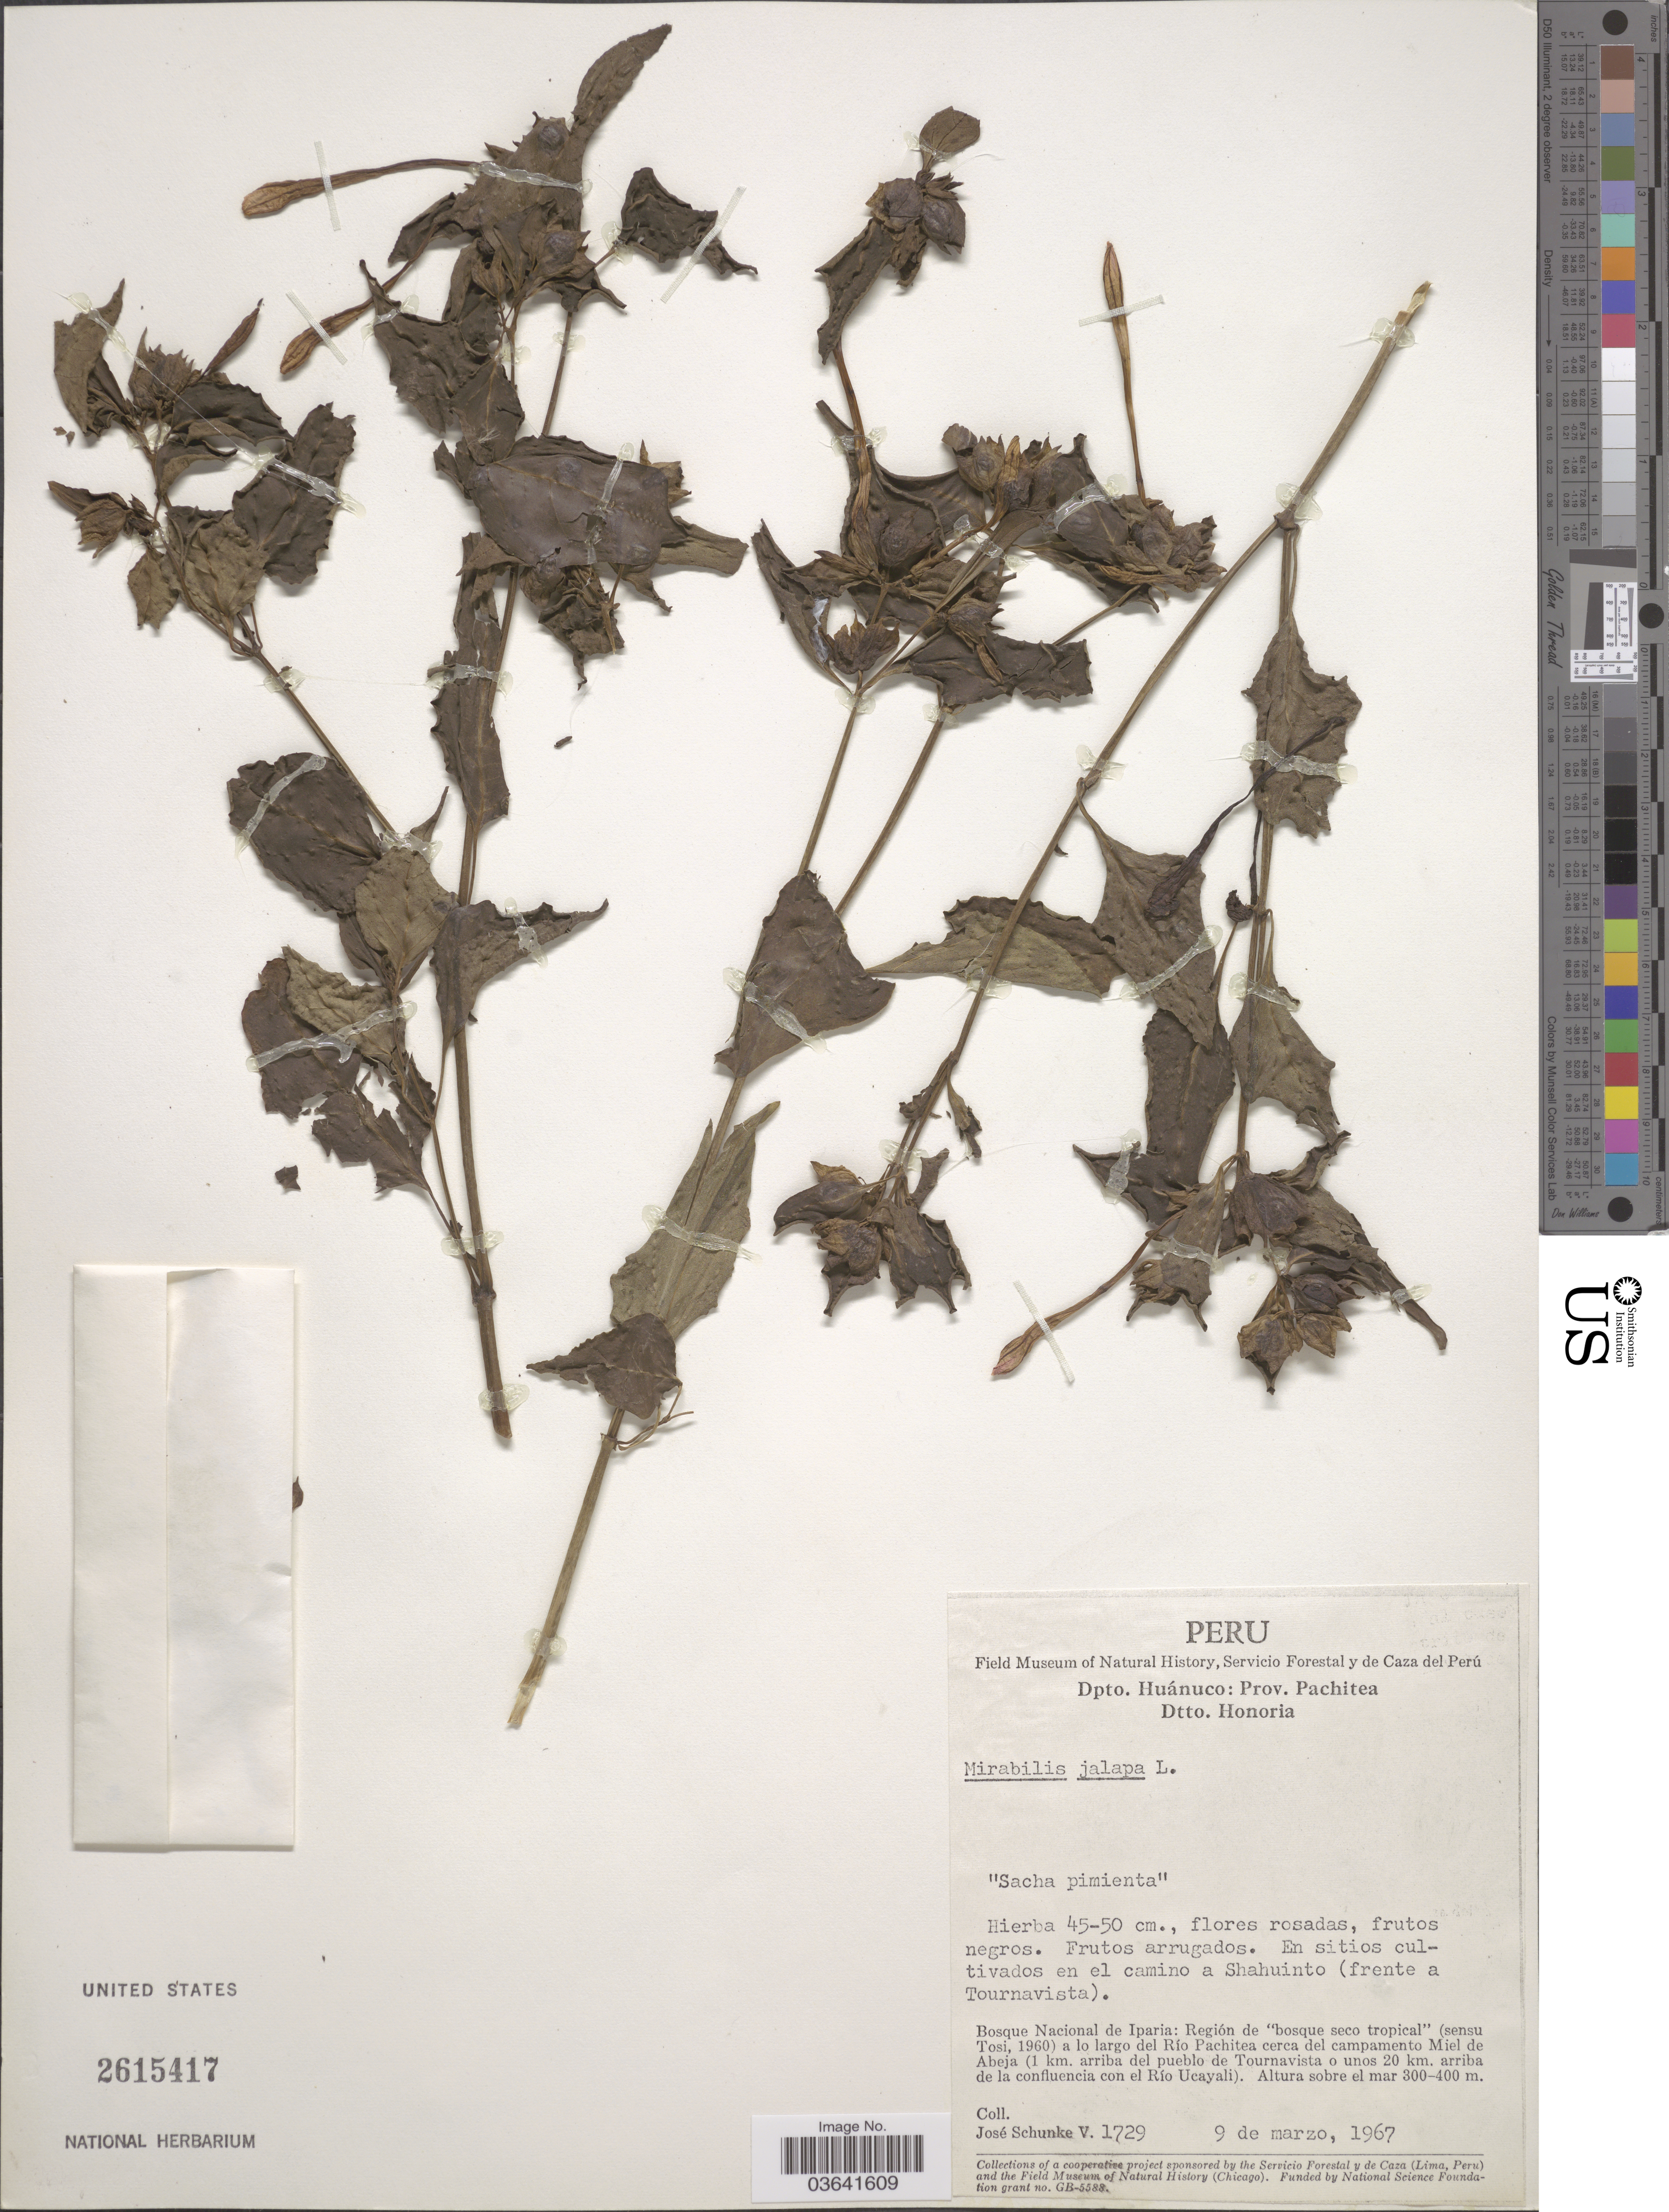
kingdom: Plantae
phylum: Tracheophyta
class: Magnoliopsida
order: Caryophyllales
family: Nyctaginaceae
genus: Mirabilis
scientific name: Mirabilis jalapa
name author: L.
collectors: J. Schunke Vigo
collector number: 1729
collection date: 1967-03-09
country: Peru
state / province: Huánuco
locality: Dpto. Huánuco: Prov. Pachitea. Dtto. Honoria. En sitios cultivados en el camino a Shahuinto (frente a Tournavista). Bosque Nacional de Iparia: Región de "bosque seco tropical" (sensu Tosi, 1960) a lo largo del Río Pachitea cerca del campamento Miel de Abeja (1 km. arriba del pueblo de Tournavista o unos 20 km. arriba de la confluencia con el Río Ucayali).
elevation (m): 300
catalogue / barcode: US 2615417